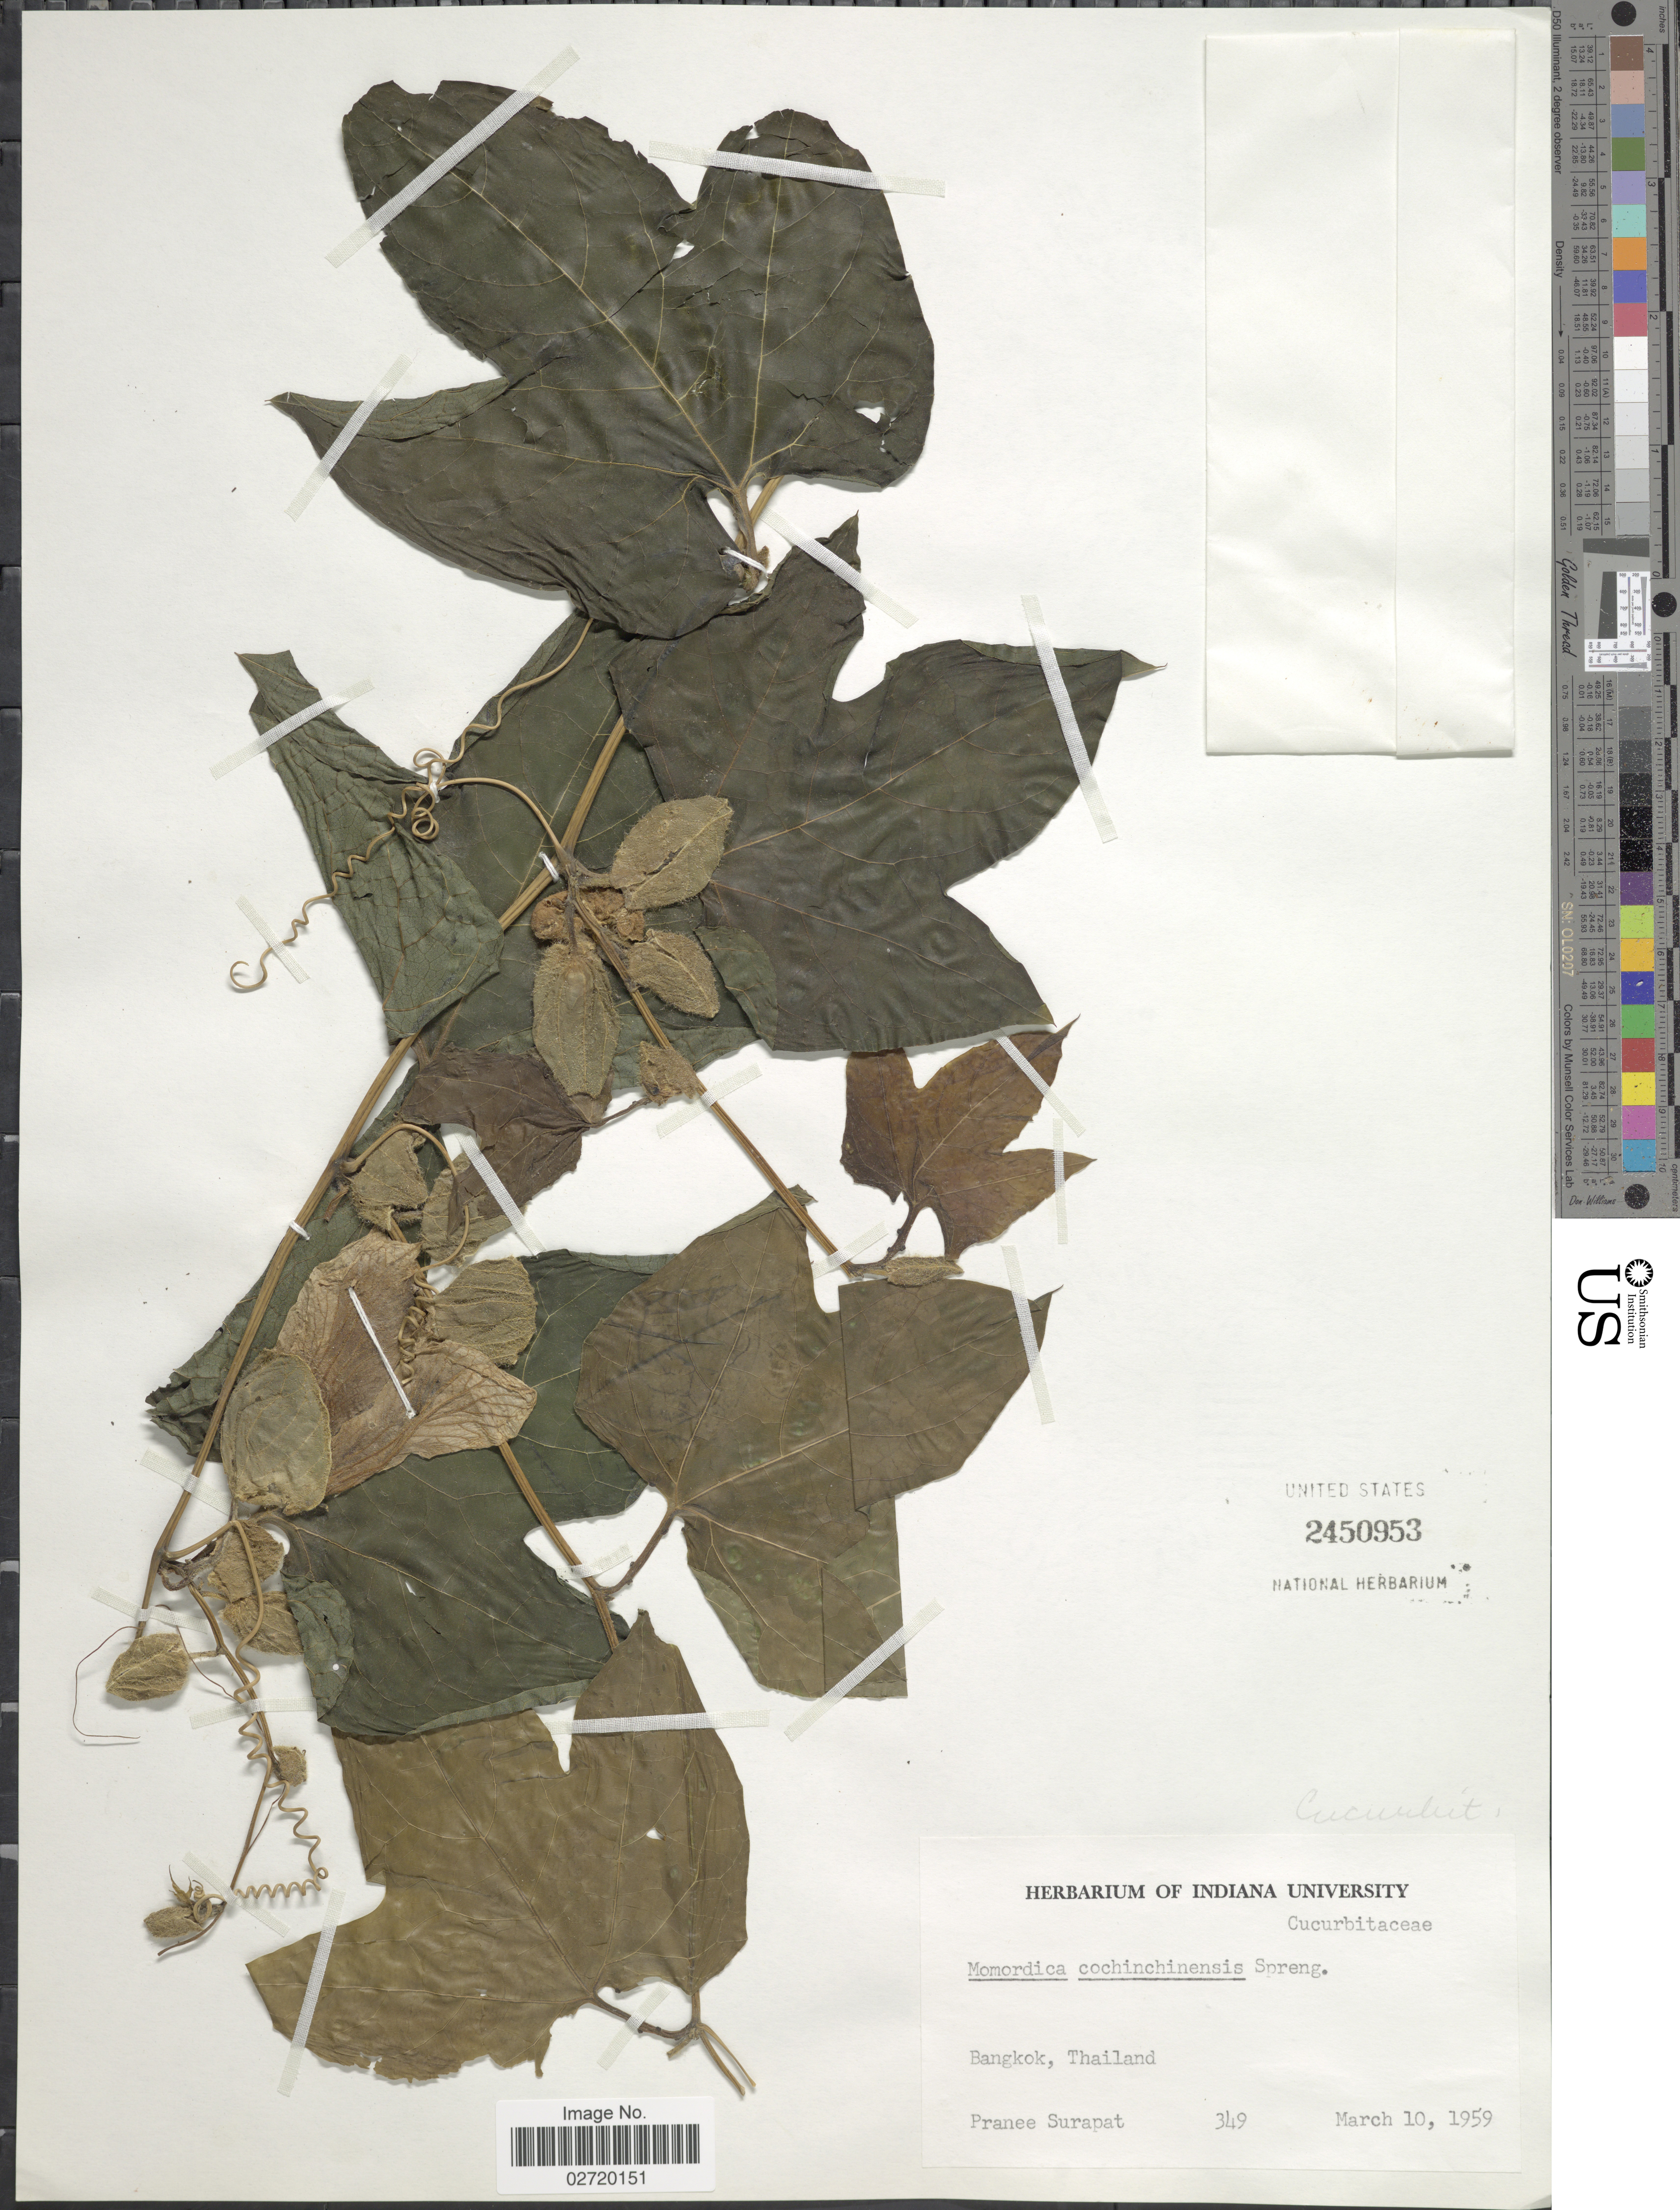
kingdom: Plantae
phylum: Tracheophyta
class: Magnoliopsida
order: Cucurbitales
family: Cucurbitaceae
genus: Momordica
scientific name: Momordica cochinchinensis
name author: (Lour.) Spreng.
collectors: P. Surapat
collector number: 349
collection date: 1959-03-10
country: Thailand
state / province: Bangkok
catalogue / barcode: US 2450953